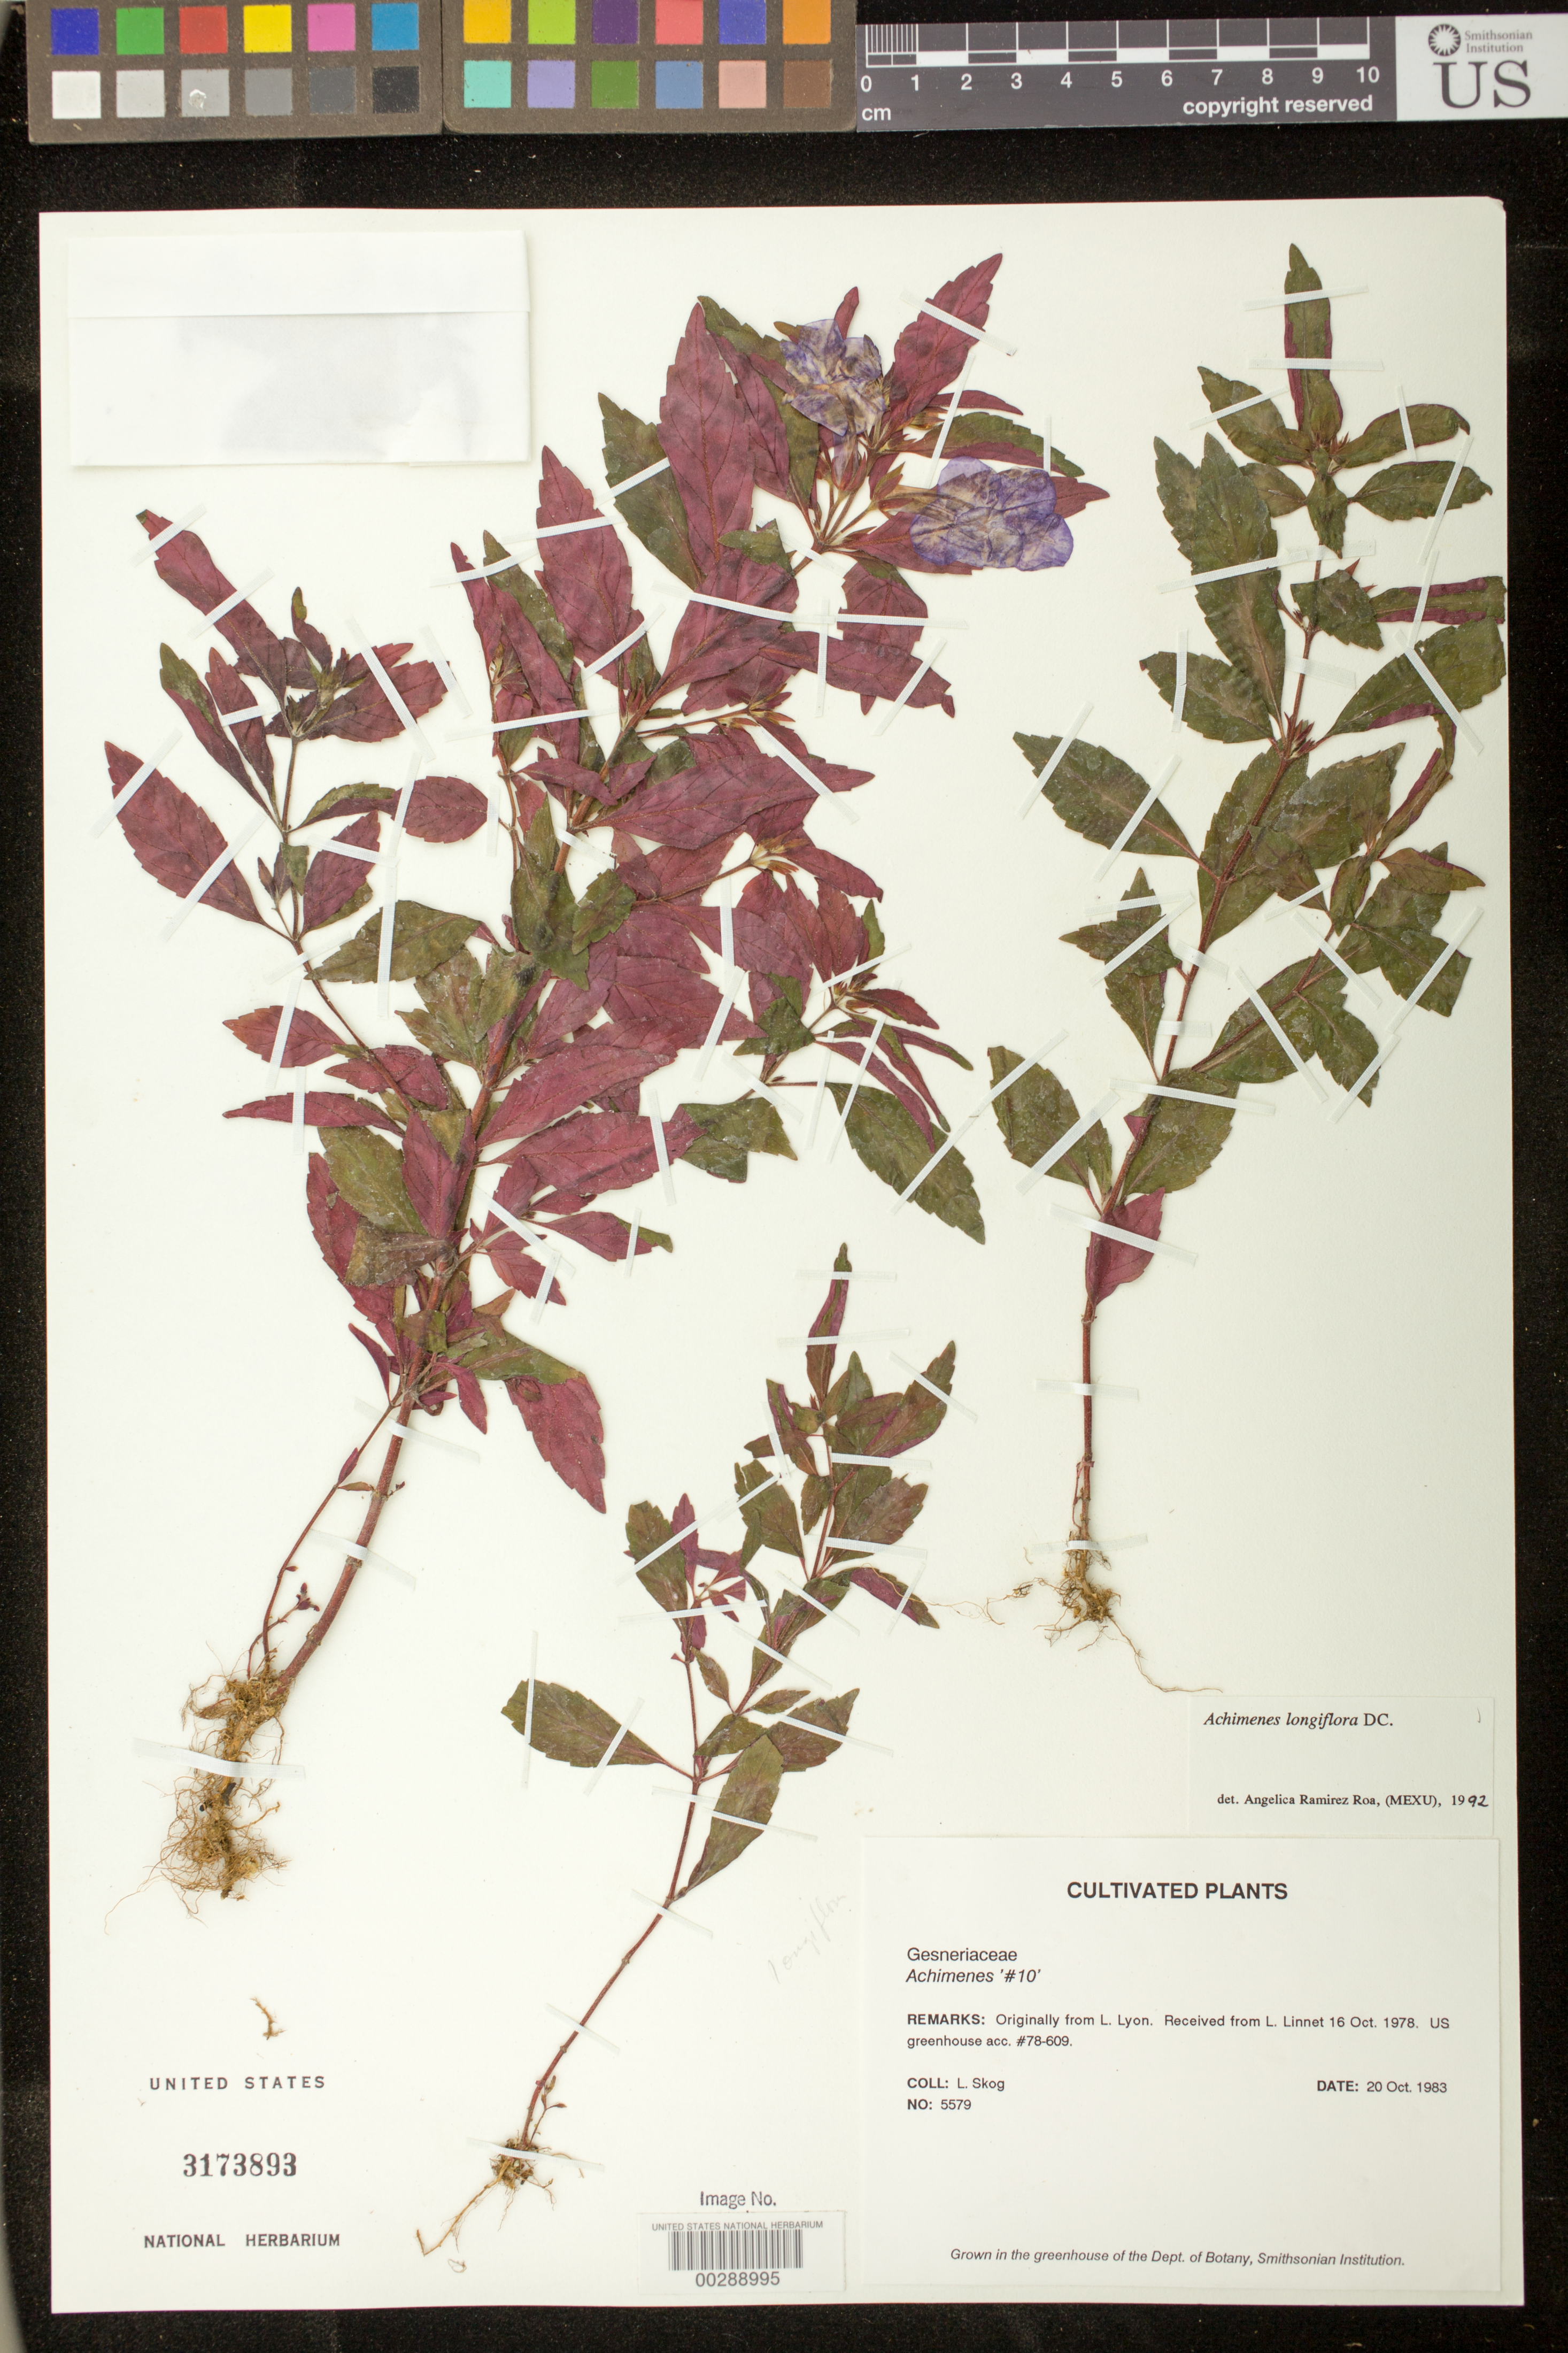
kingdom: Plantae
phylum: Tracheophyta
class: Magnoliopsida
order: Lamiales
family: Gesneriaceae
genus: Achimenes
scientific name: Achimenes longiflora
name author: DC.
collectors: L. E. Skog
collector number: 5579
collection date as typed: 21 Oct 1983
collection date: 1983-10-21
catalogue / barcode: US 3173893